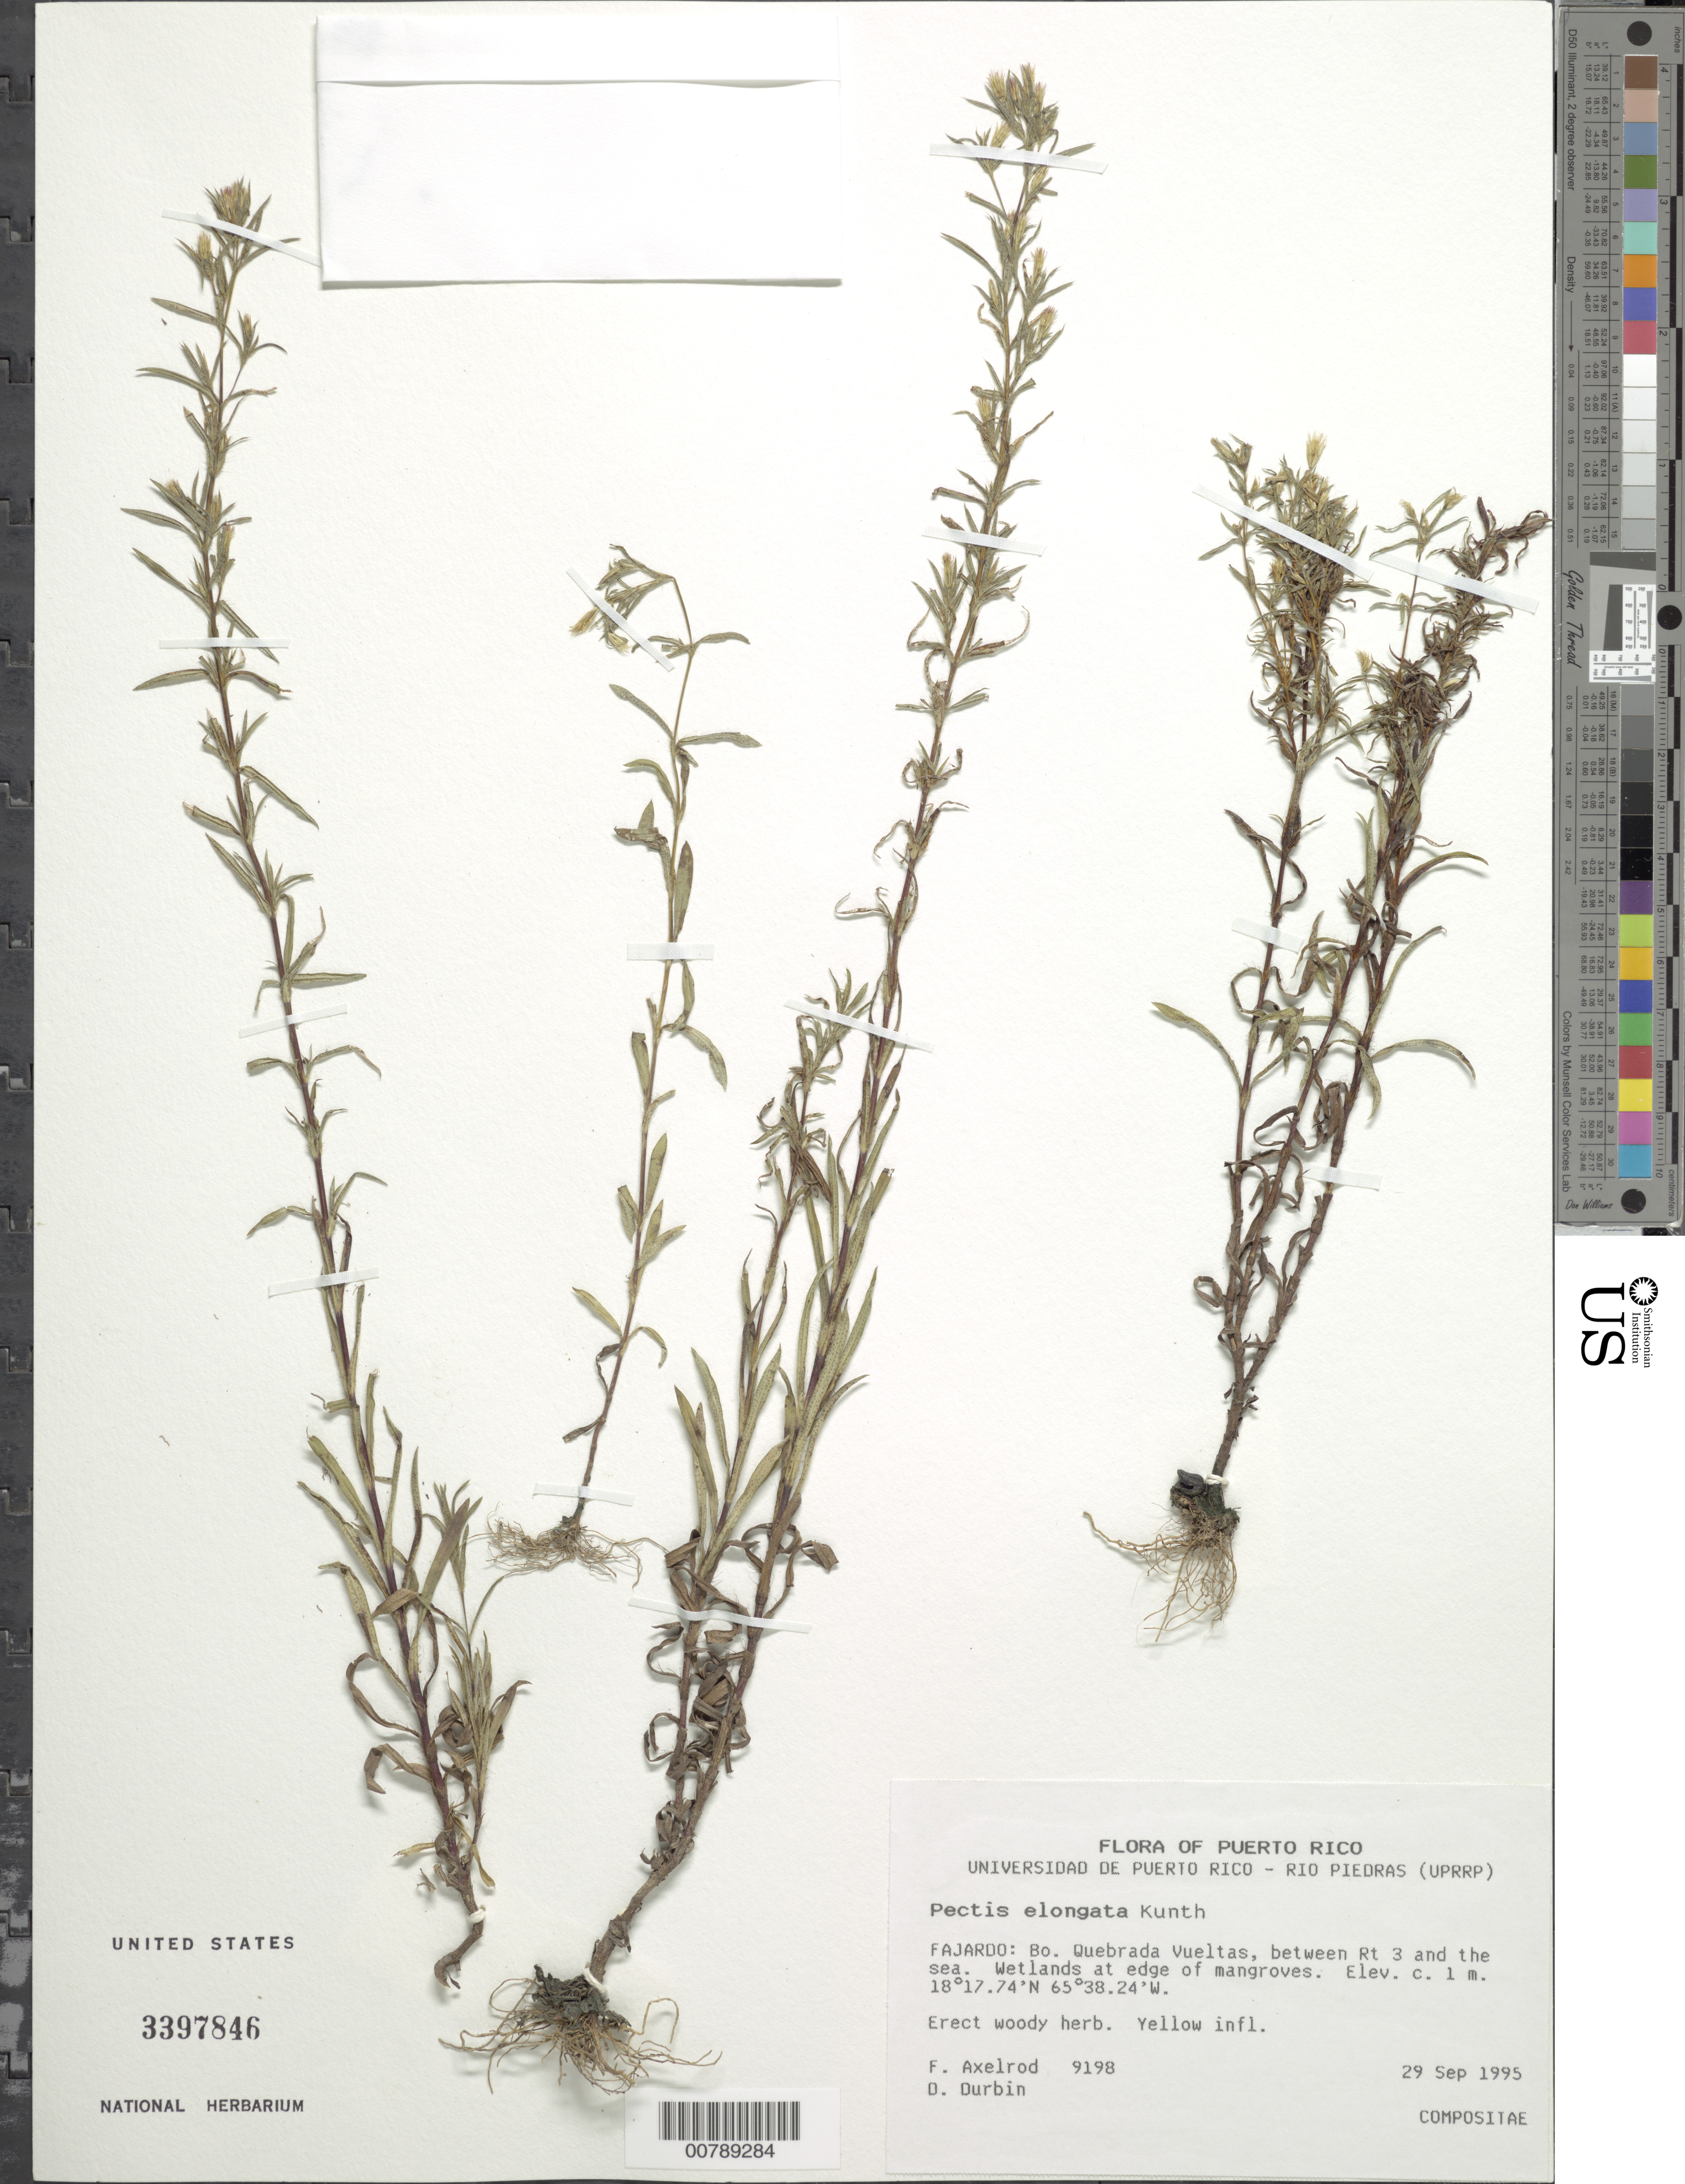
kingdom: Plantae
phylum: Tracheophyta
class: Magnoliopsida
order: Asterales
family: Asteraceae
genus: Pectis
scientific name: Pectis elongata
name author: Kunth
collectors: F. S. Axelrod & D. Durbin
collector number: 9198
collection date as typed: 29 Sep 1995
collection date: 1995-09-29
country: Puerto Rico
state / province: Fajardo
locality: Fajardo: Bo. Quebrada Vueltas, between Rt. 3 and the sea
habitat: Wetlands at edge of mangroves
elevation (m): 1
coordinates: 18.30388889, -65.64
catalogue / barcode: US 3397846